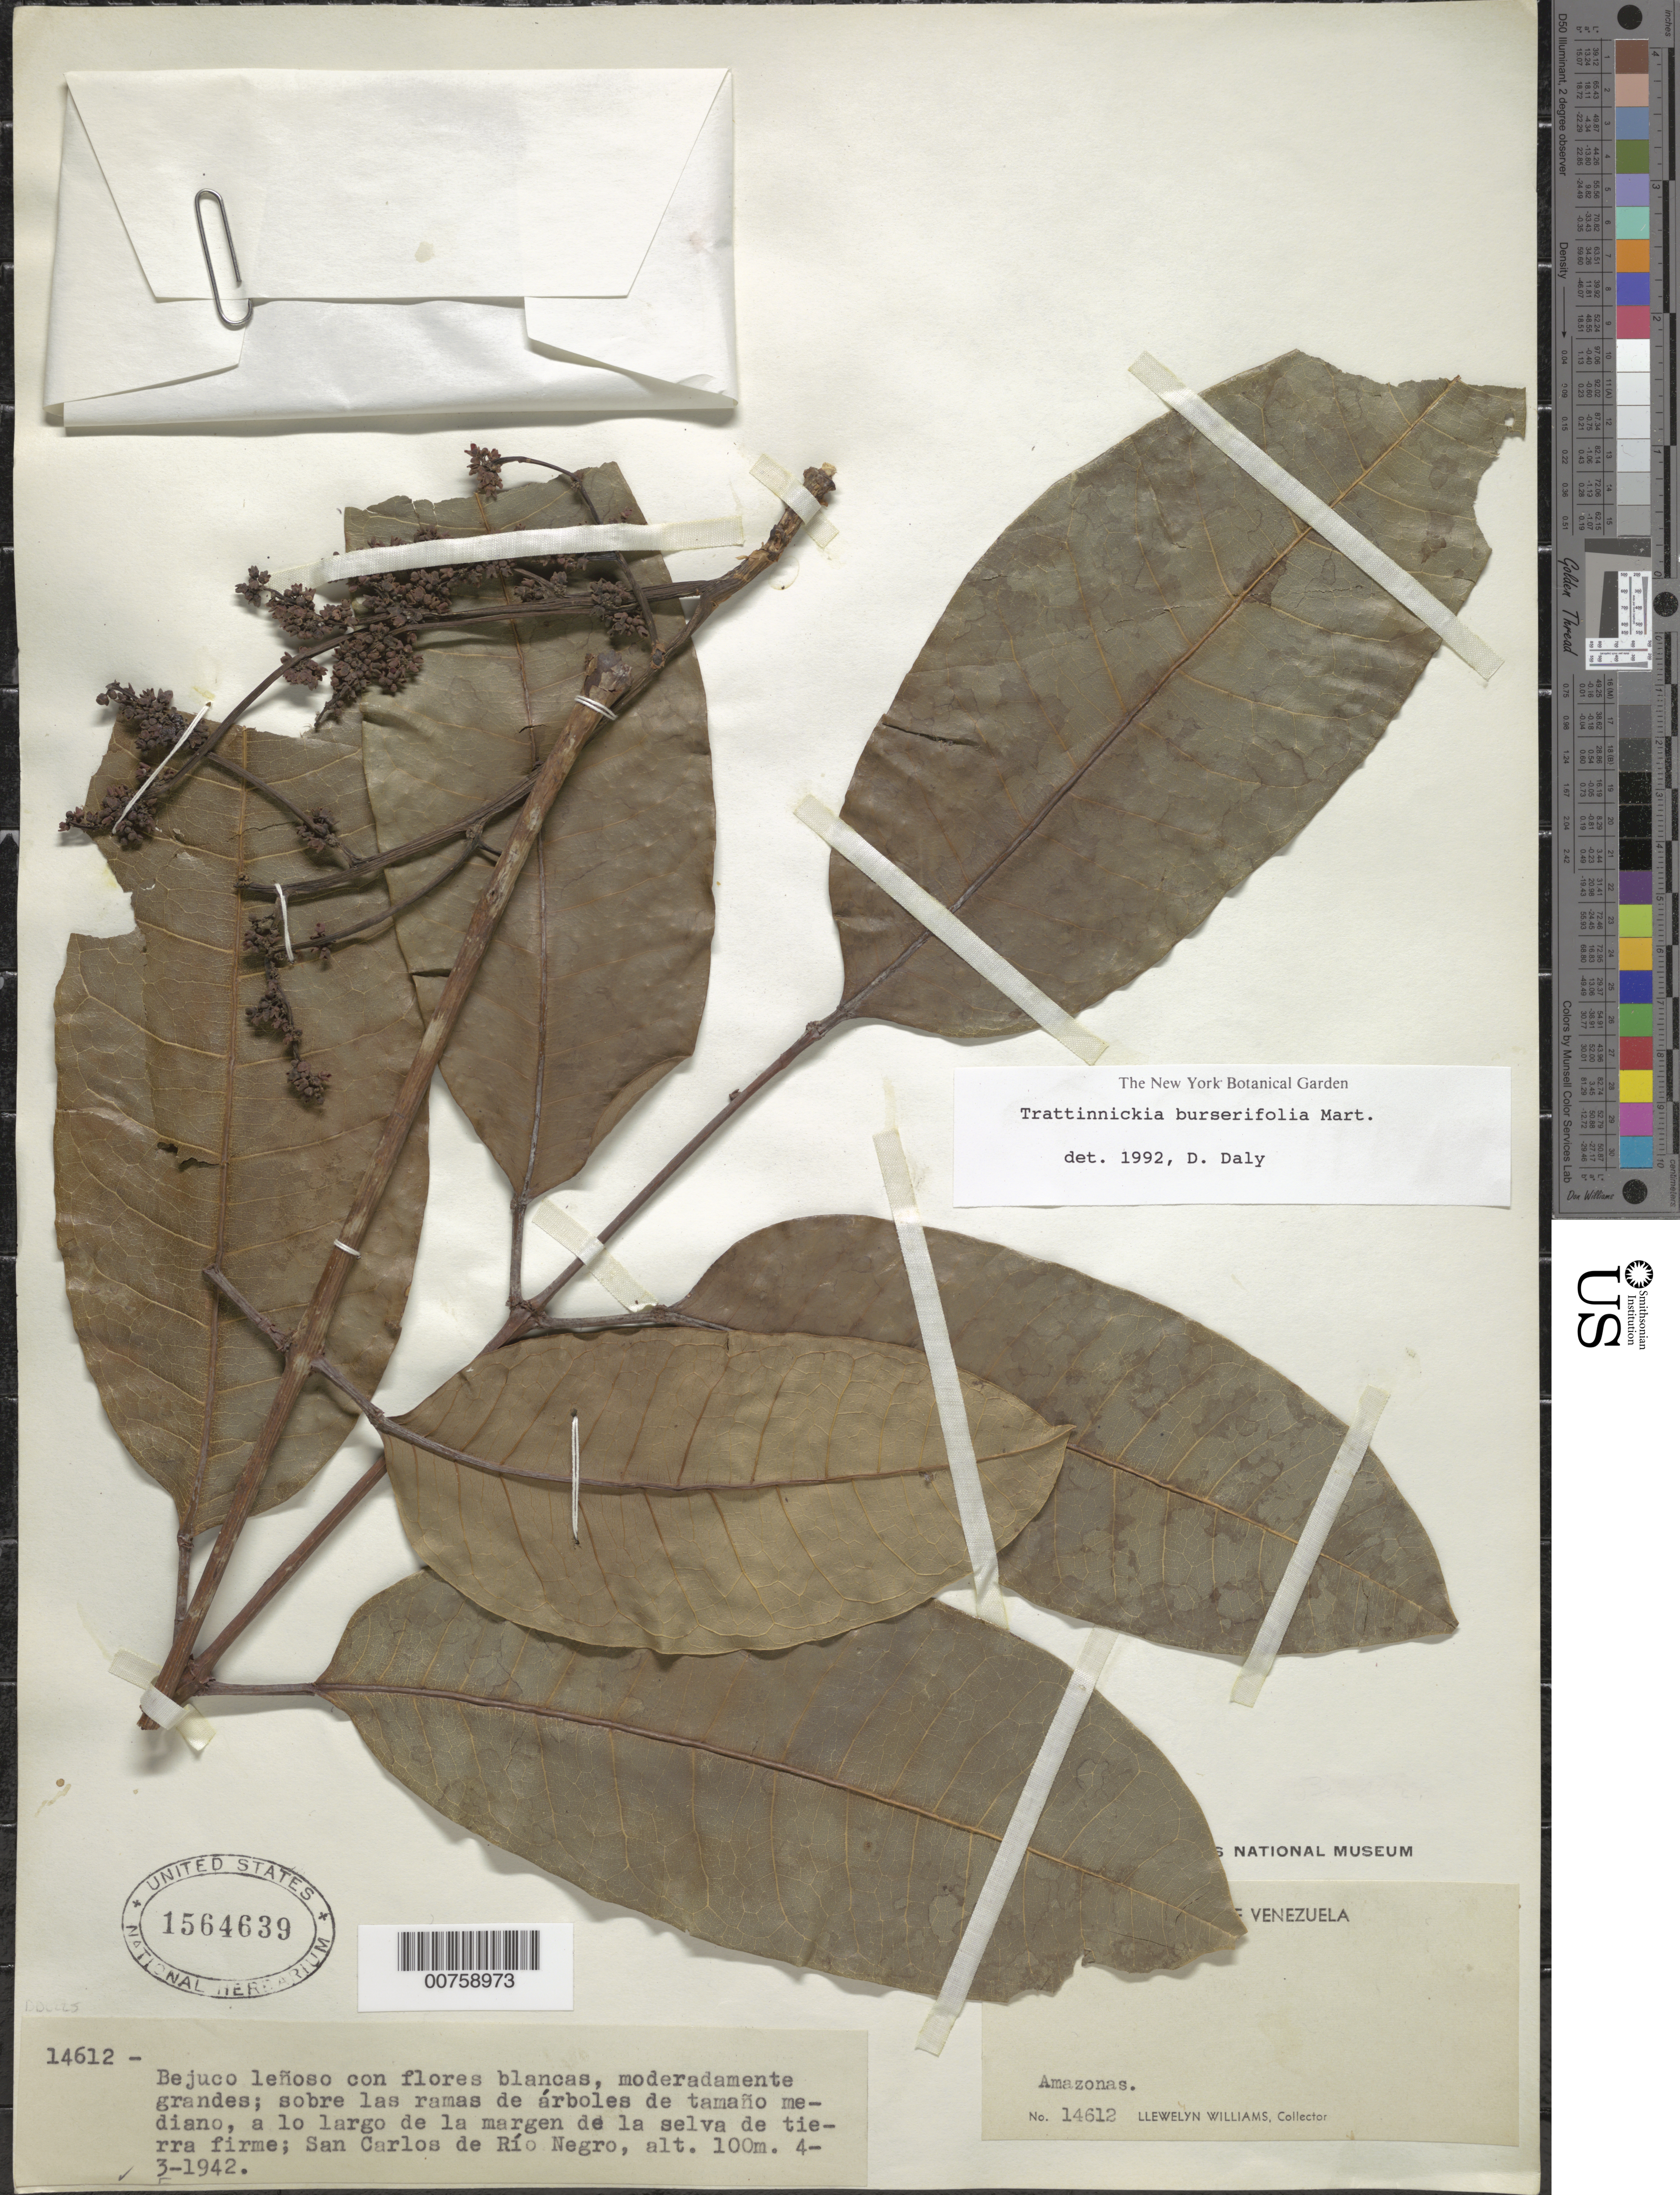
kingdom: Plantae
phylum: Tracheophyta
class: Magnoliopsida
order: Sapindales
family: Burseraceae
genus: Trattinnickia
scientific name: Trattinnickia burserifolia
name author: Mart.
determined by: Daly, D. C.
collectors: Ll. Williams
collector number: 14612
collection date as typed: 4-Mar-42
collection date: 1942-03-04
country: Venezuela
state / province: Amazonas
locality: San Carlos de Río Negro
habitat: Sobre las ramas de arboles de tamano mediano, a lo largo de la margen de la selva de tierra firme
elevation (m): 100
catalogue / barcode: US 1564639